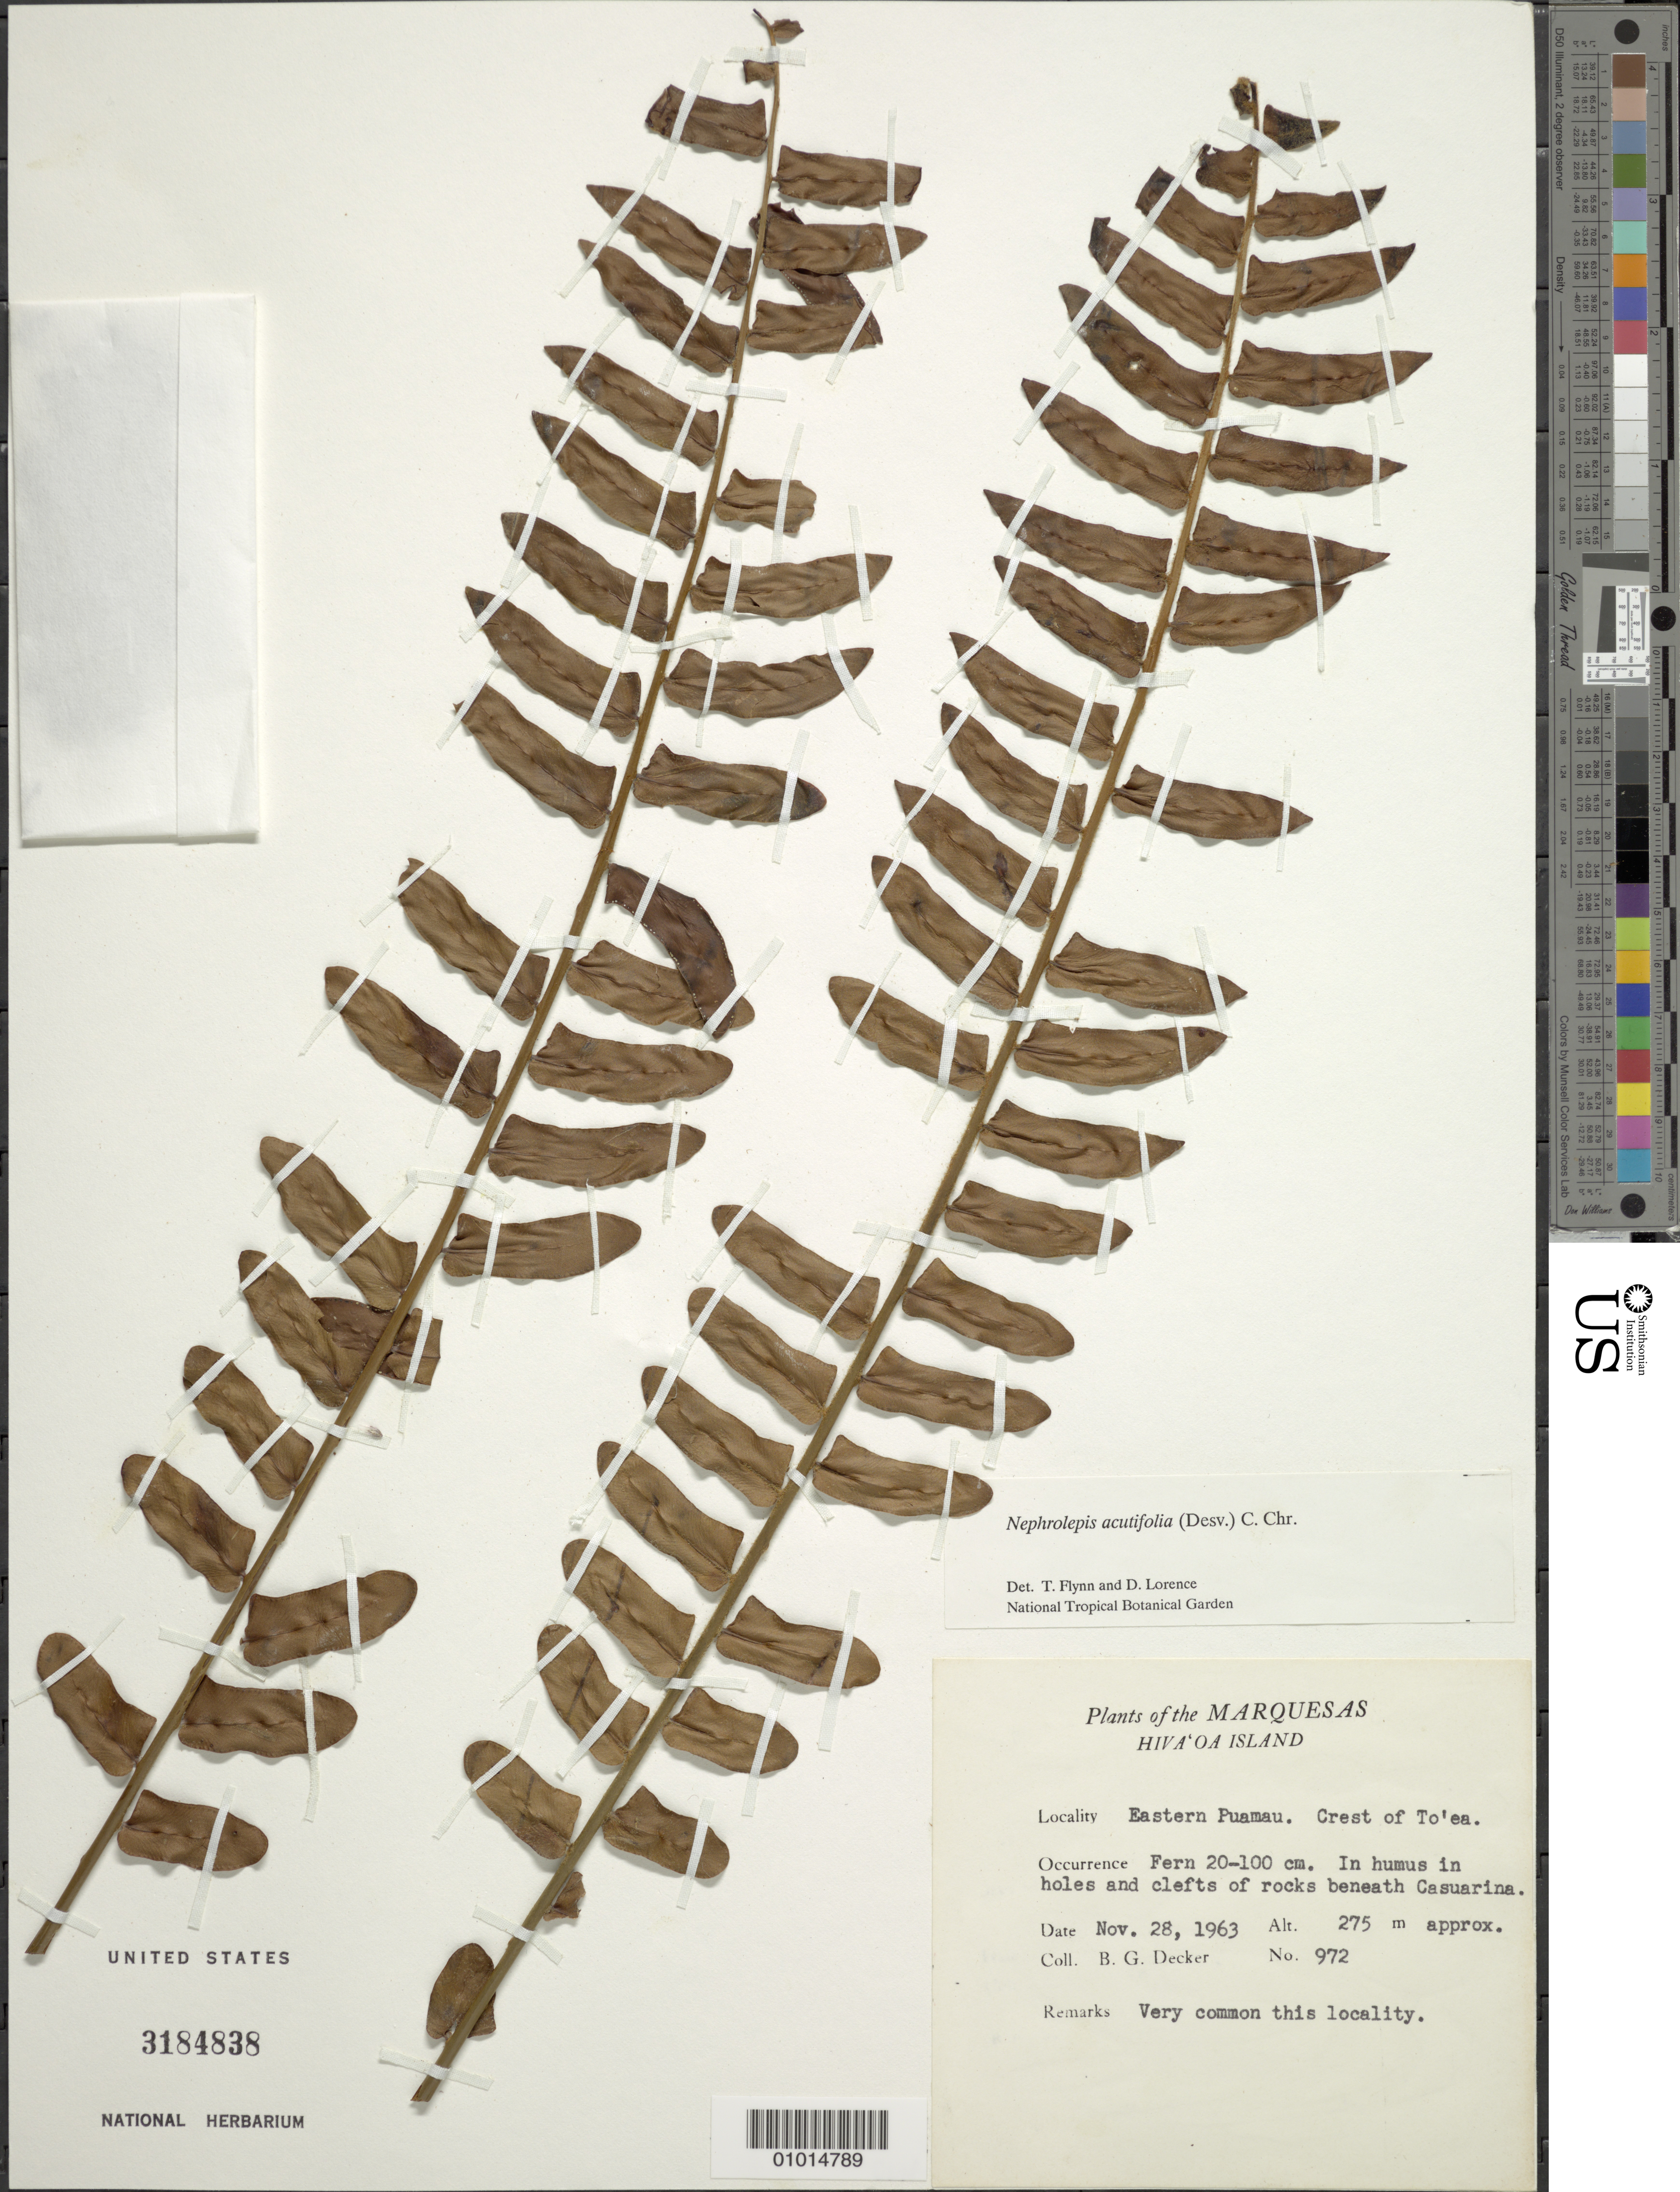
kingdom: Plantae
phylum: Tracheophyta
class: Polypodiopsida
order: Polypodiales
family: Nephrolepidaceae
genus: Nephrolepis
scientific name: Nephrolepis acutifolia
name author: (Desv.) Chr.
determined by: Lorence, David H., (PTBG), National Tropical Botanical Garden (UNITED STATES)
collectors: B. G. Decker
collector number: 972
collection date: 1963-11-28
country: French Polynesia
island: Hiva Oa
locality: E Puamau, crest of To'ea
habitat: In humus in holes and clefts of rocks beneath Casuarina; very common in this locality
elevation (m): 275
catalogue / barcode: US 3184838